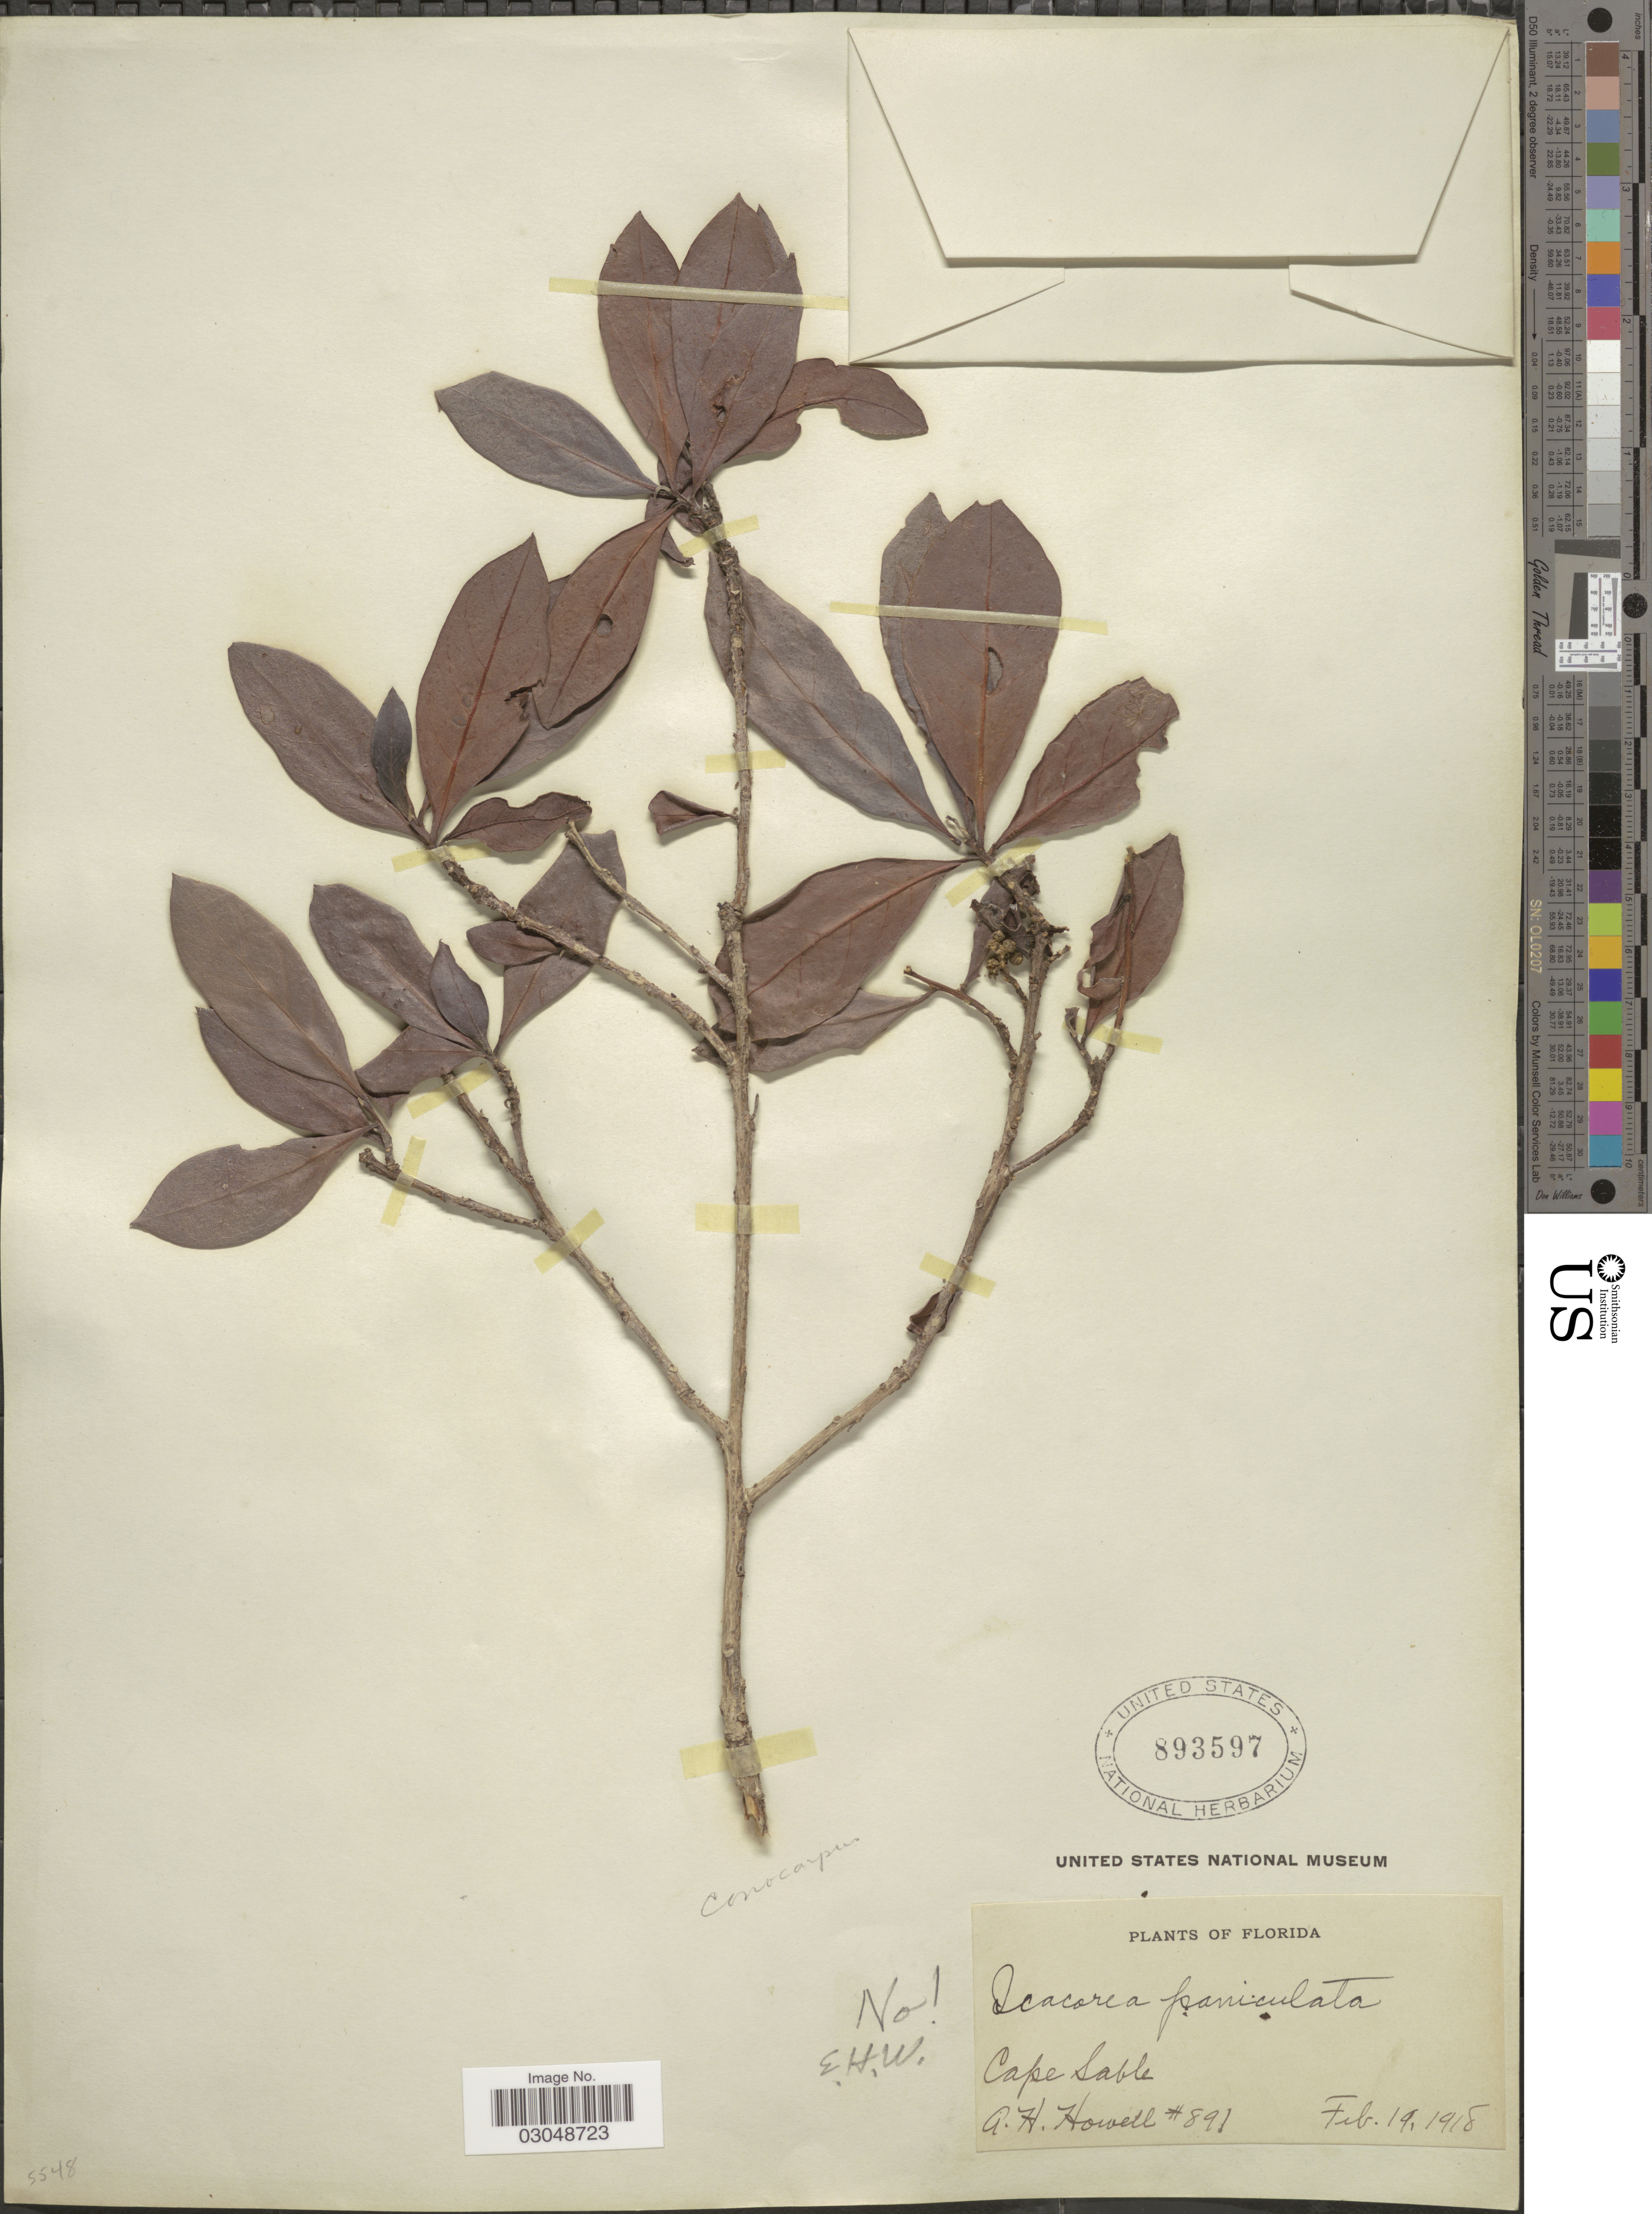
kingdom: Plantae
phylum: Tracheophyta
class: Magnoliopsida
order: Myrtales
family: Combretaceae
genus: Conocarpus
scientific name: Conocarpus erectus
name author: L.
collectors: A. Howell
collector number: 891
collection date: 1918-02-19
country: United States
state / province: Florida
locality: Cape Sable.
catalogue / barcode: US 893597